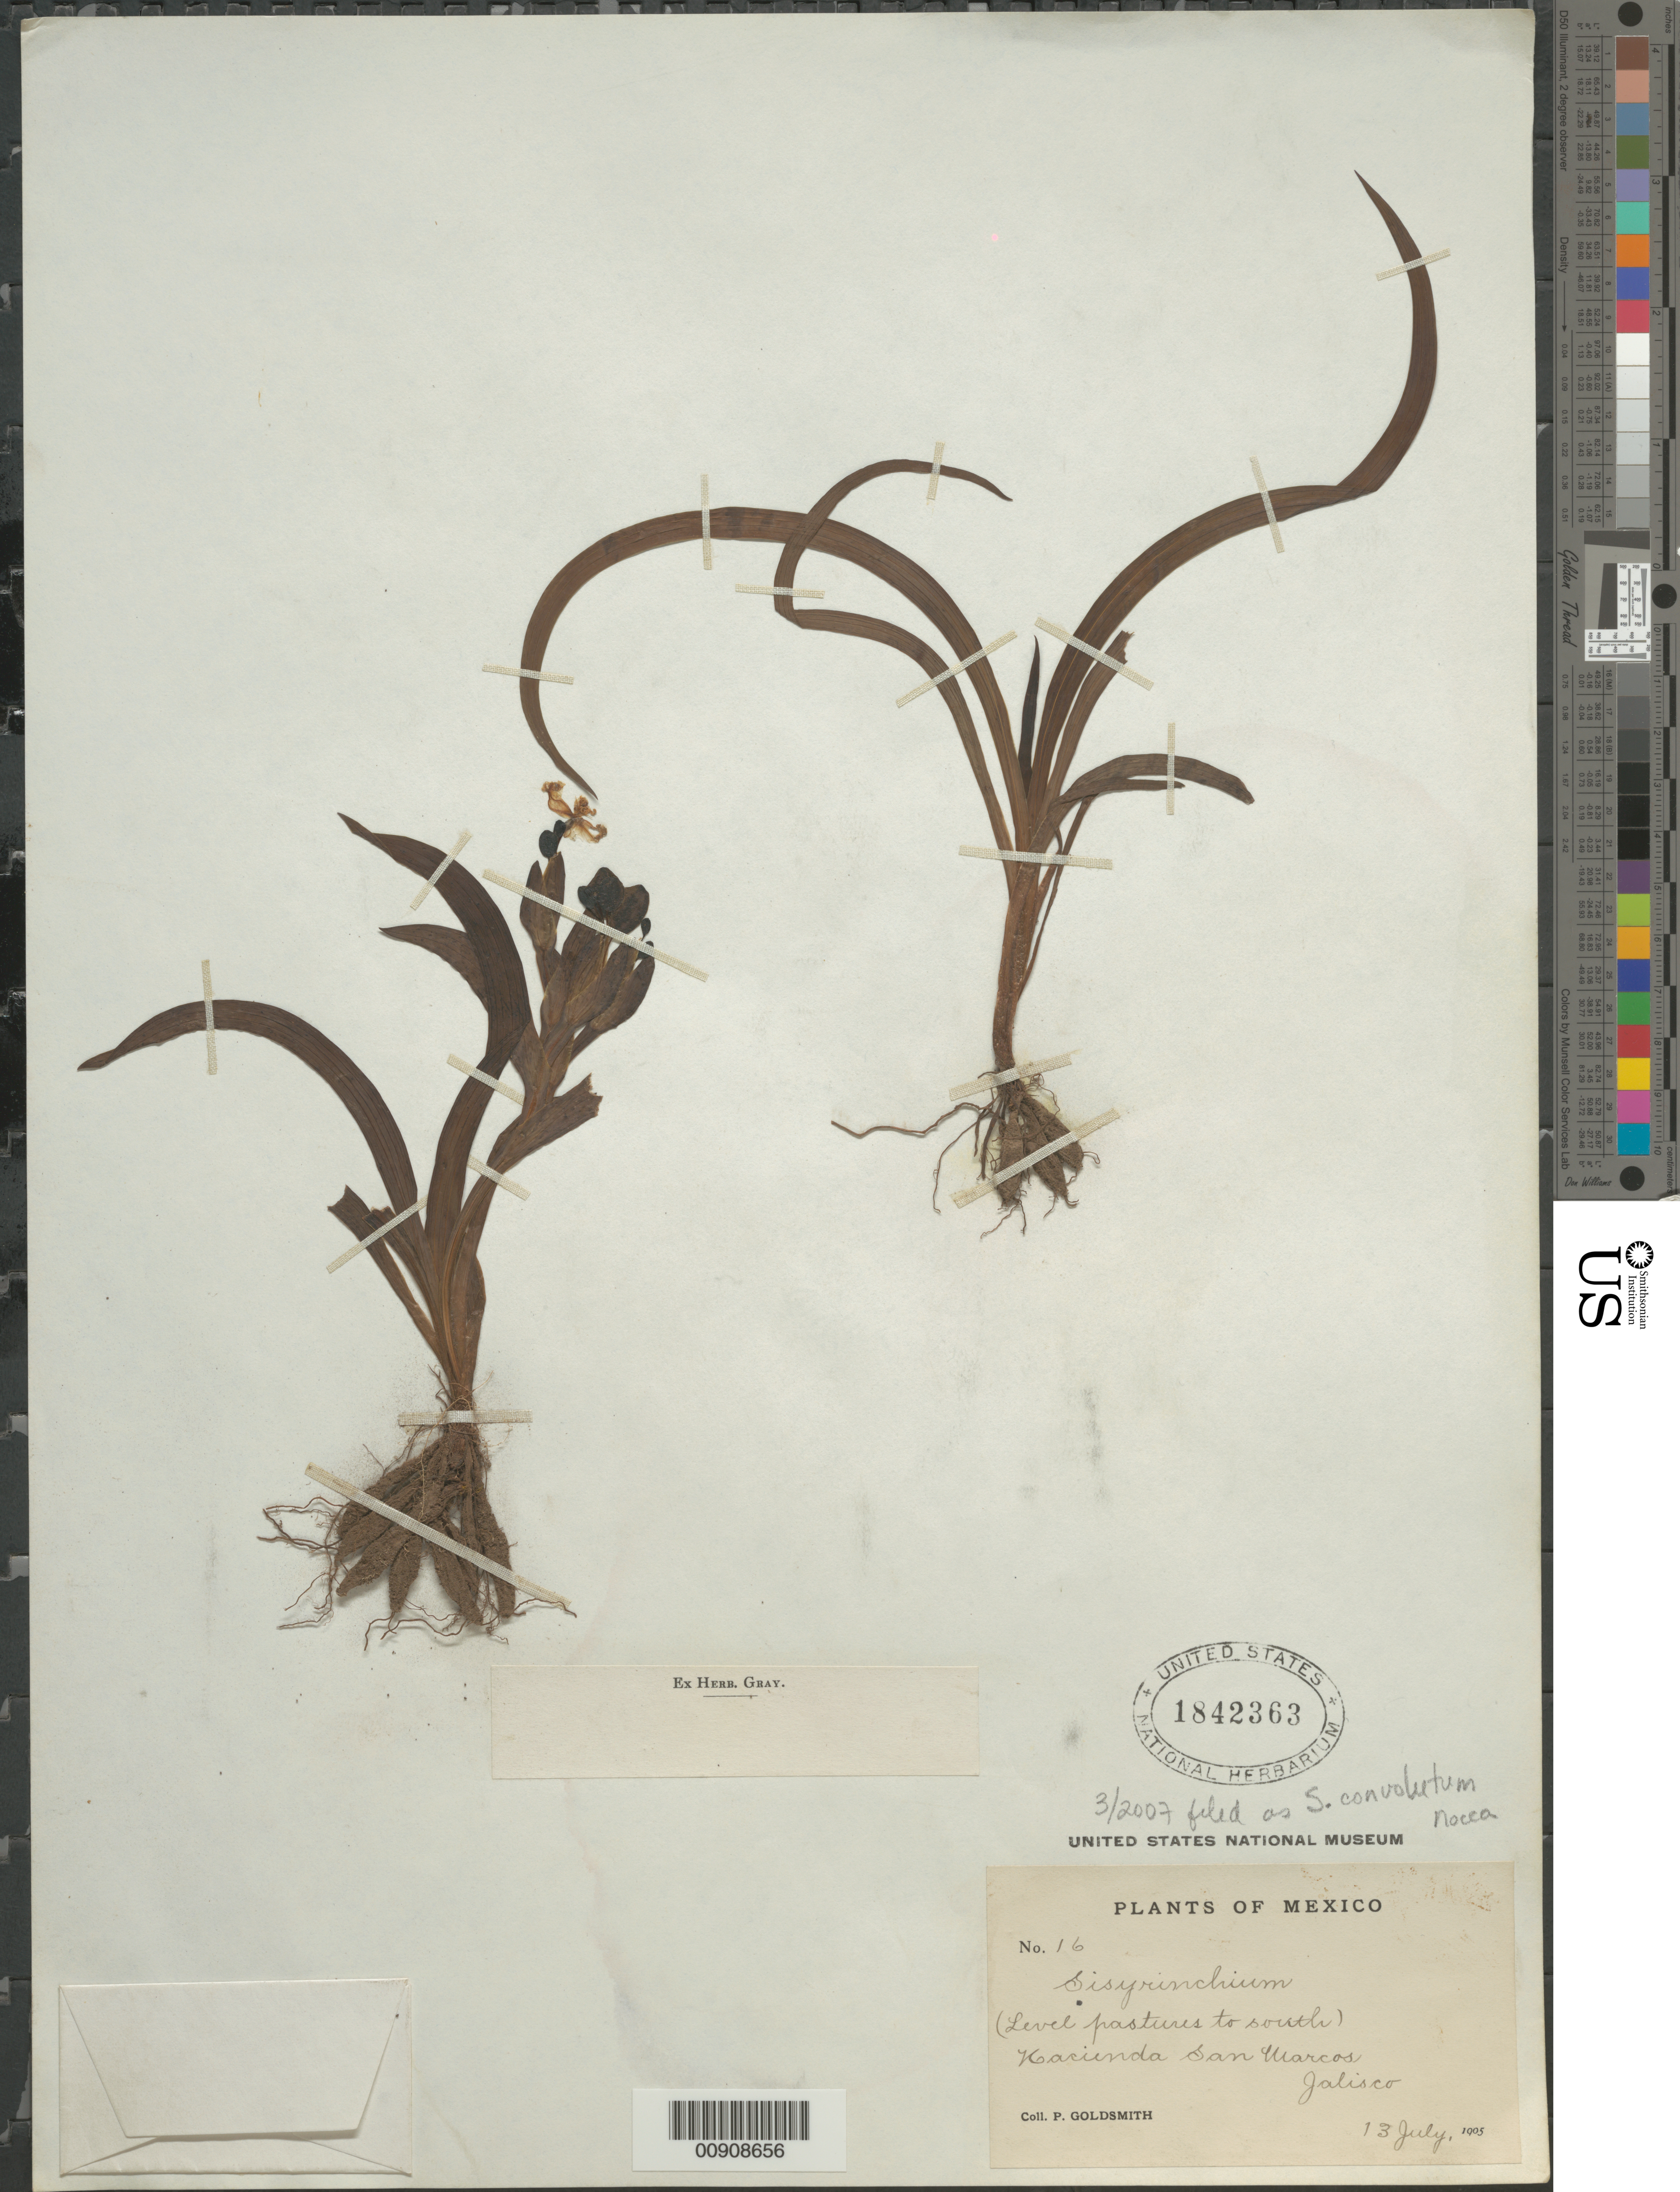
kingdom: Plantae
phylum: Tracheophyta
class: Liliopsida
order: Asparagales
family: Iridaceae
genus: Sisyrinchium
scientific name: Sisyrinchium convolutum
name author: Nocca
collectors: P. Goldsmith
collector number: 16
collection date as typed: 13 Jul 1905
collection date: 1905-07-13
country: Mexico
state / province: Jalisco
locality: (Level pastures to south) Hacienda San Marcos, Jalisco.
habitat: Level pastures.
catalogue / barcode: US 1842363